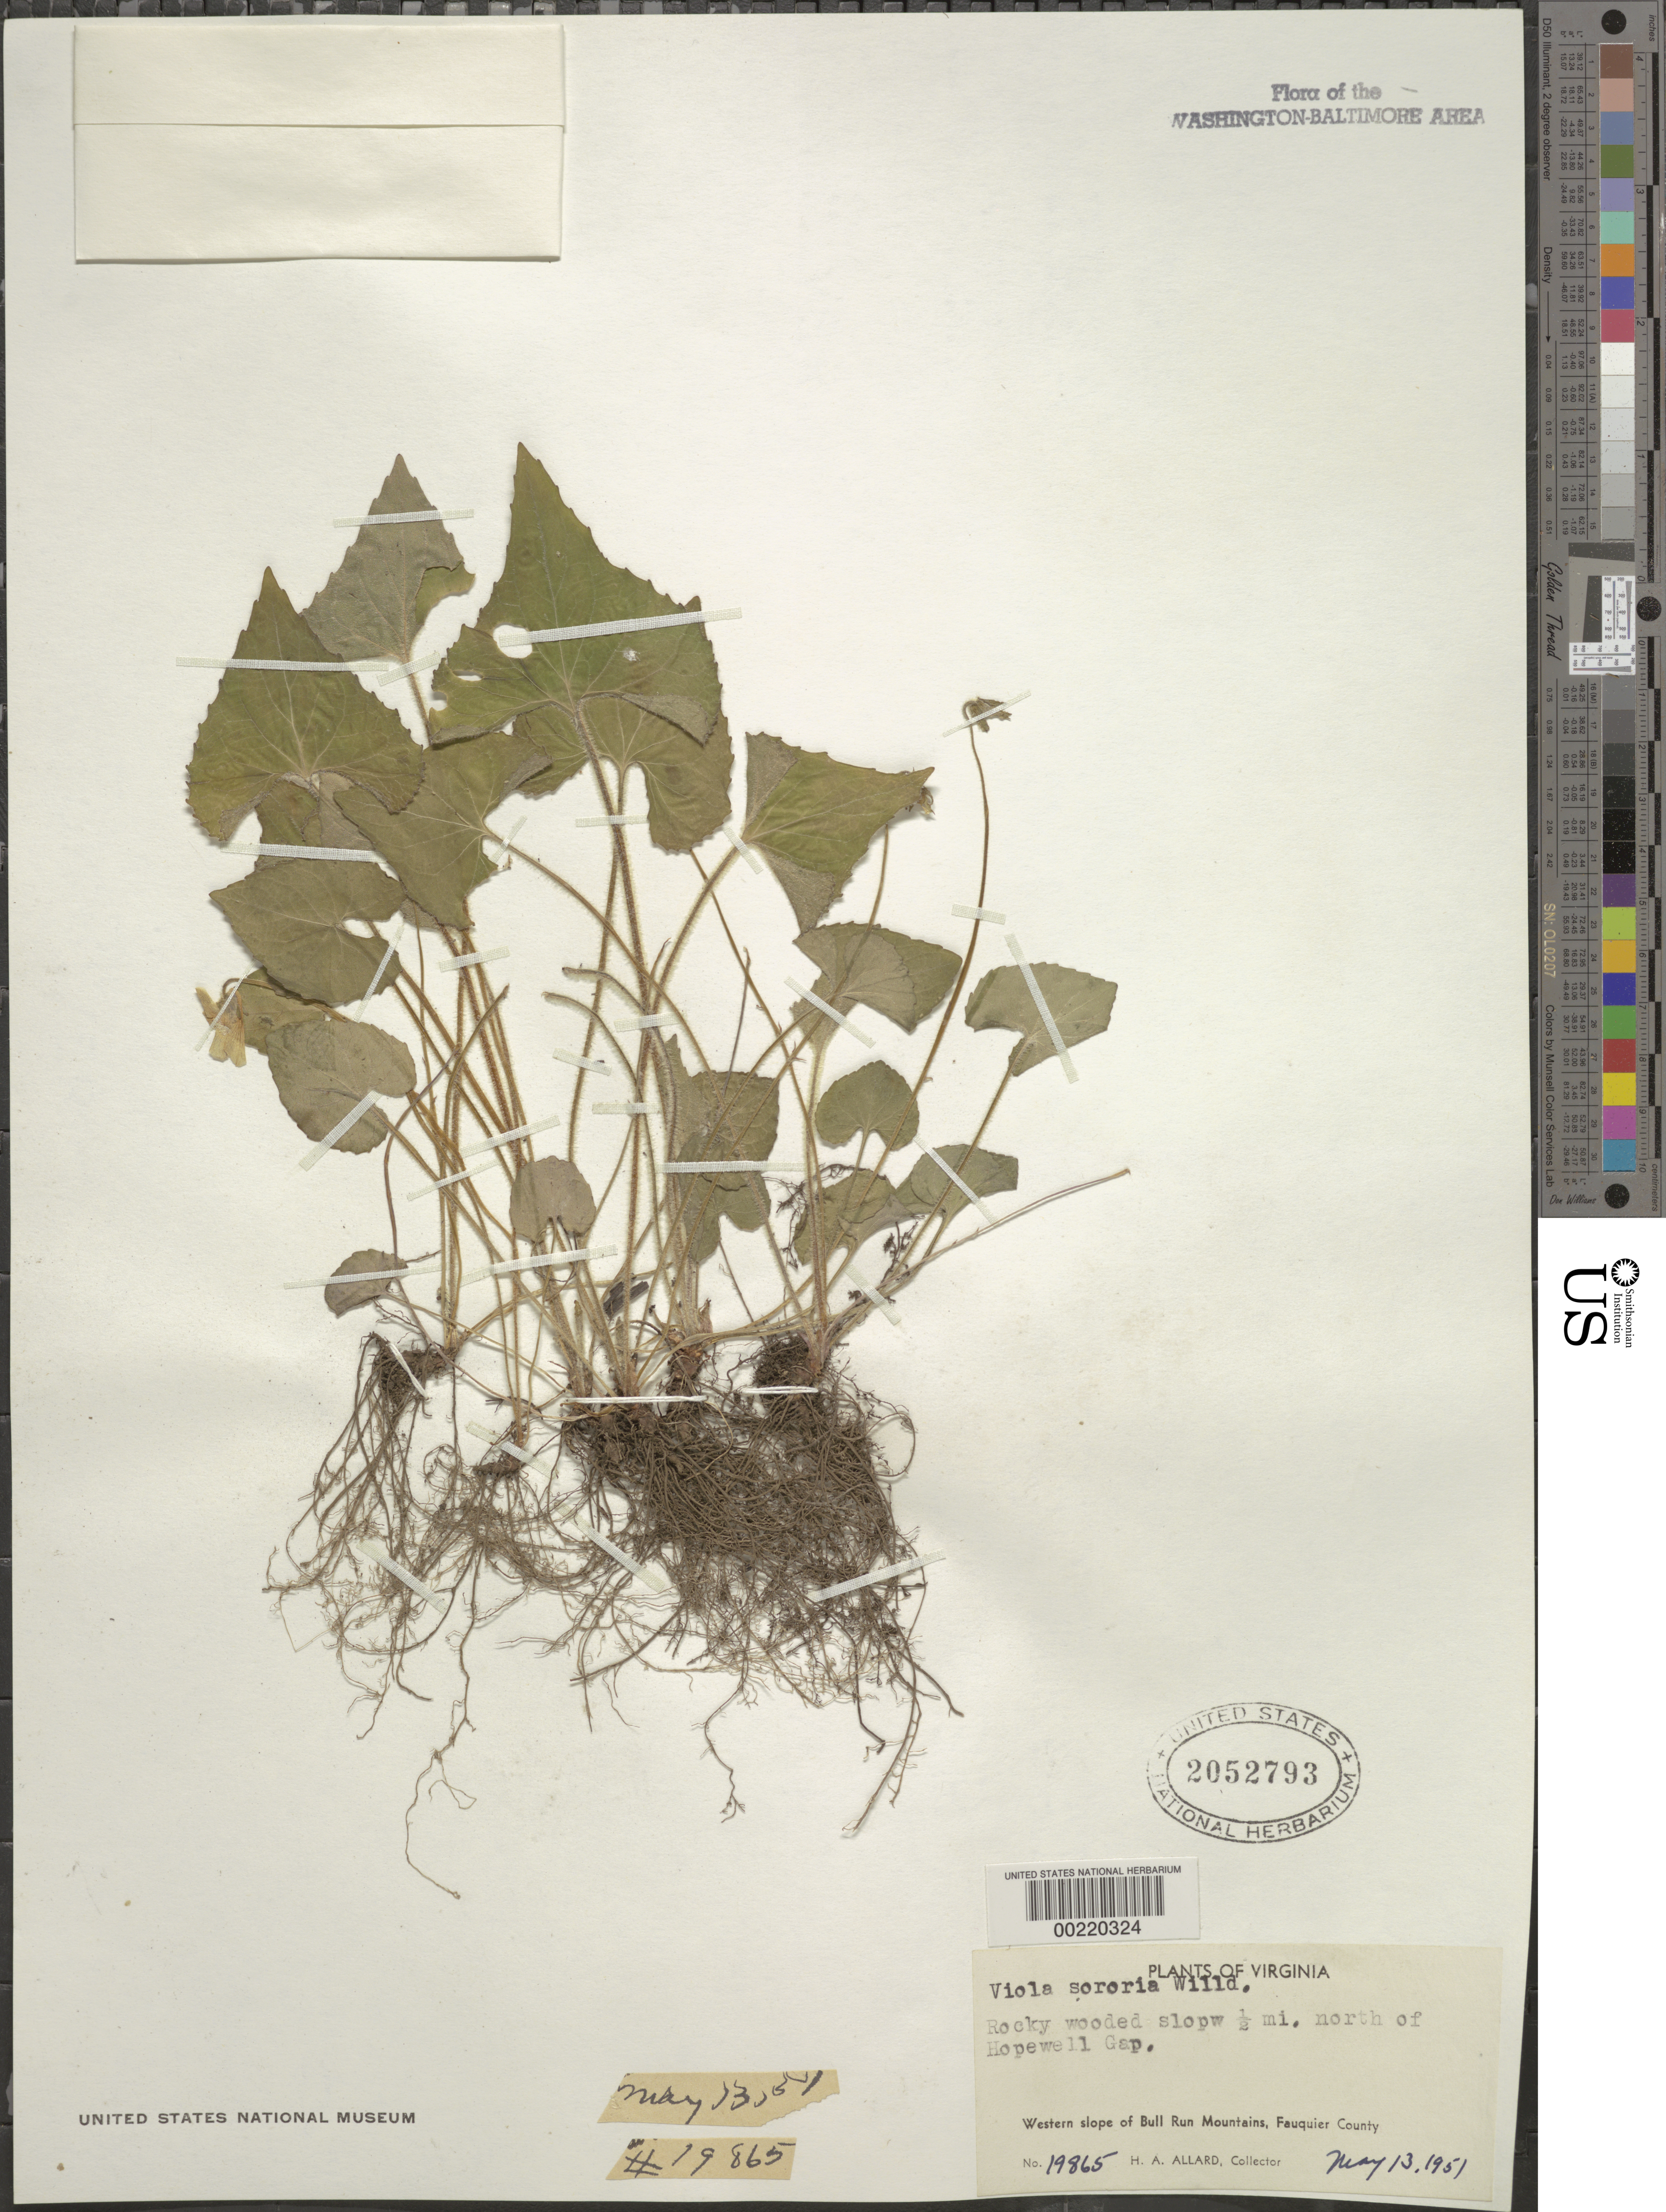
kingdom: Plantae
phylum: Tracheophyta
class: Magnoliopsida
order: Malpighiales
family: Violaceae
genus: Viola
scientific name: Viola sororia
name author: Willd.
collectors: H. A. Allard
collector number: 19865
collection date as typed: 13 May 1951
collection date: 1951-05-13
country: United States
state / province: Virginia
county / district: Fauquier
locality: North of Hopewell Gap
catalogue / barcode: US 2052793